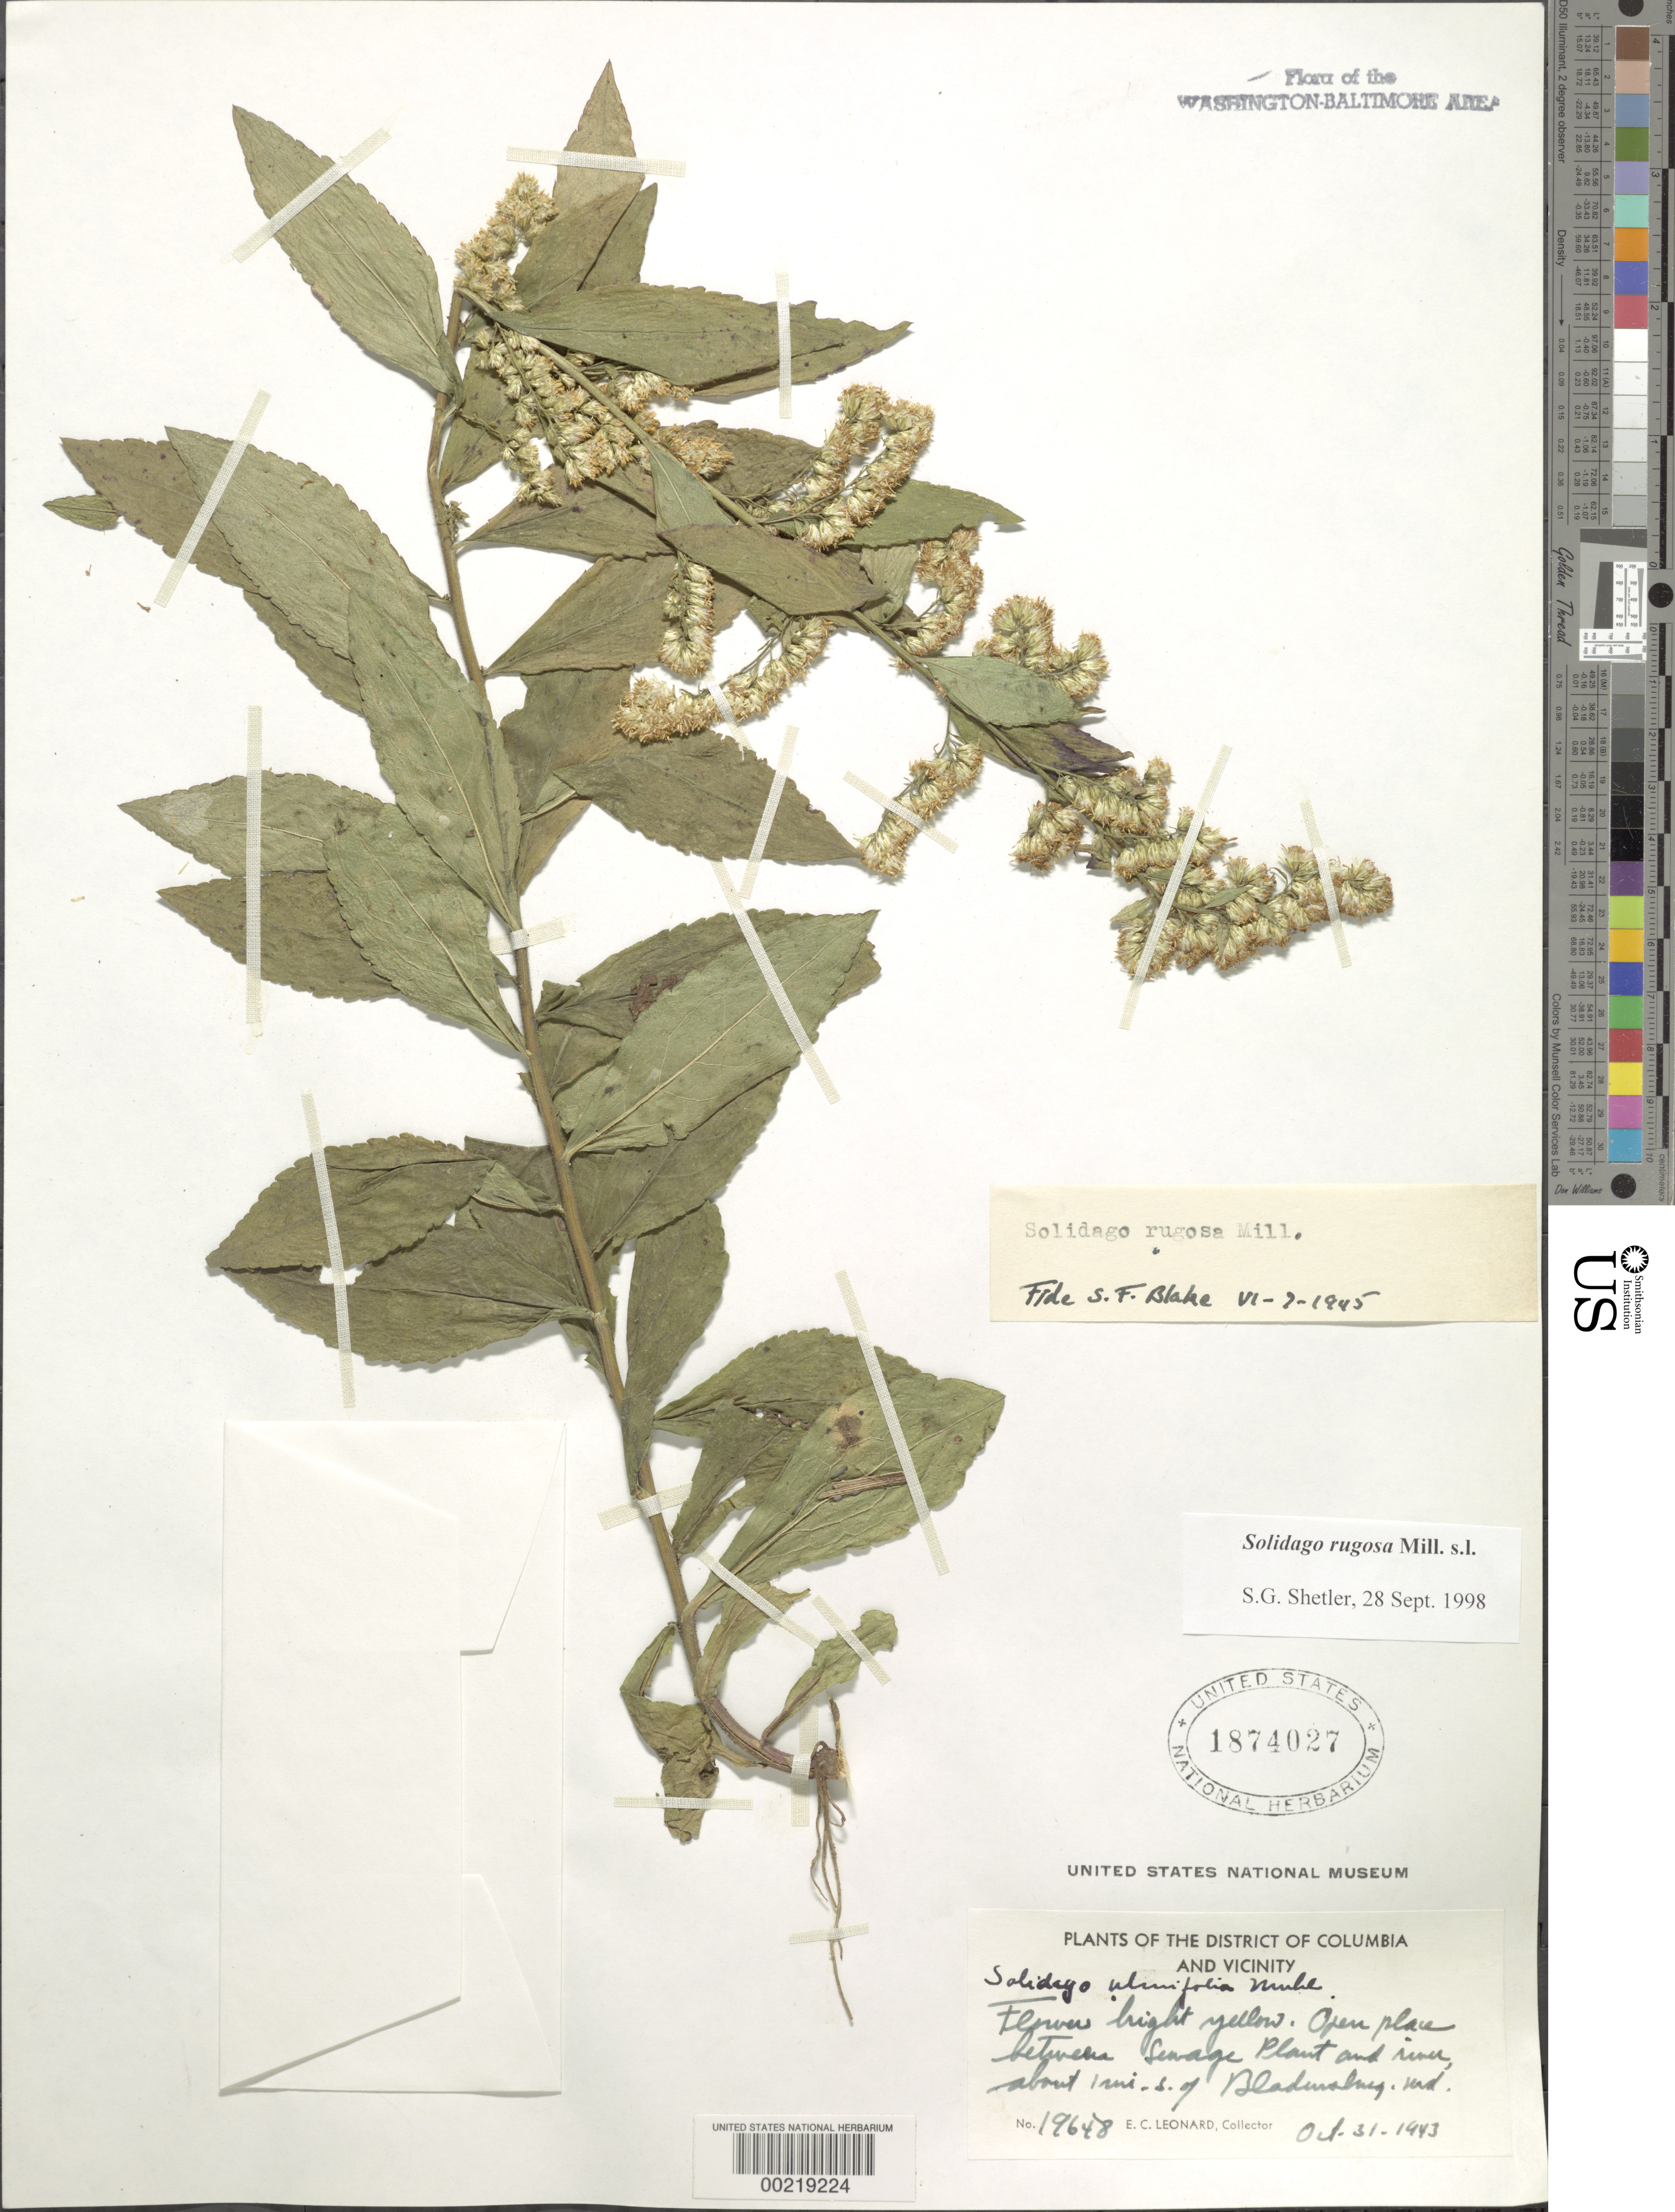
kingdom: Plantae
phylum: Tracheophyta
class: Magnoliopsida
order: Asterales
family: Asteraceae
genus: Solidago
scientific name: Solidago rugosa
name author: Mill.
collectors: E. C. Leonard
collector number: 19648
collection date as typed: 31 Oct 1843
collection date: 1843-10-31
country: United States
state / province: Maryland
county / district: Prince George's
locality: South of Bladensburg, between Sewage Plant and River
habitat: Open place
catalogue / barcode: US 1874027